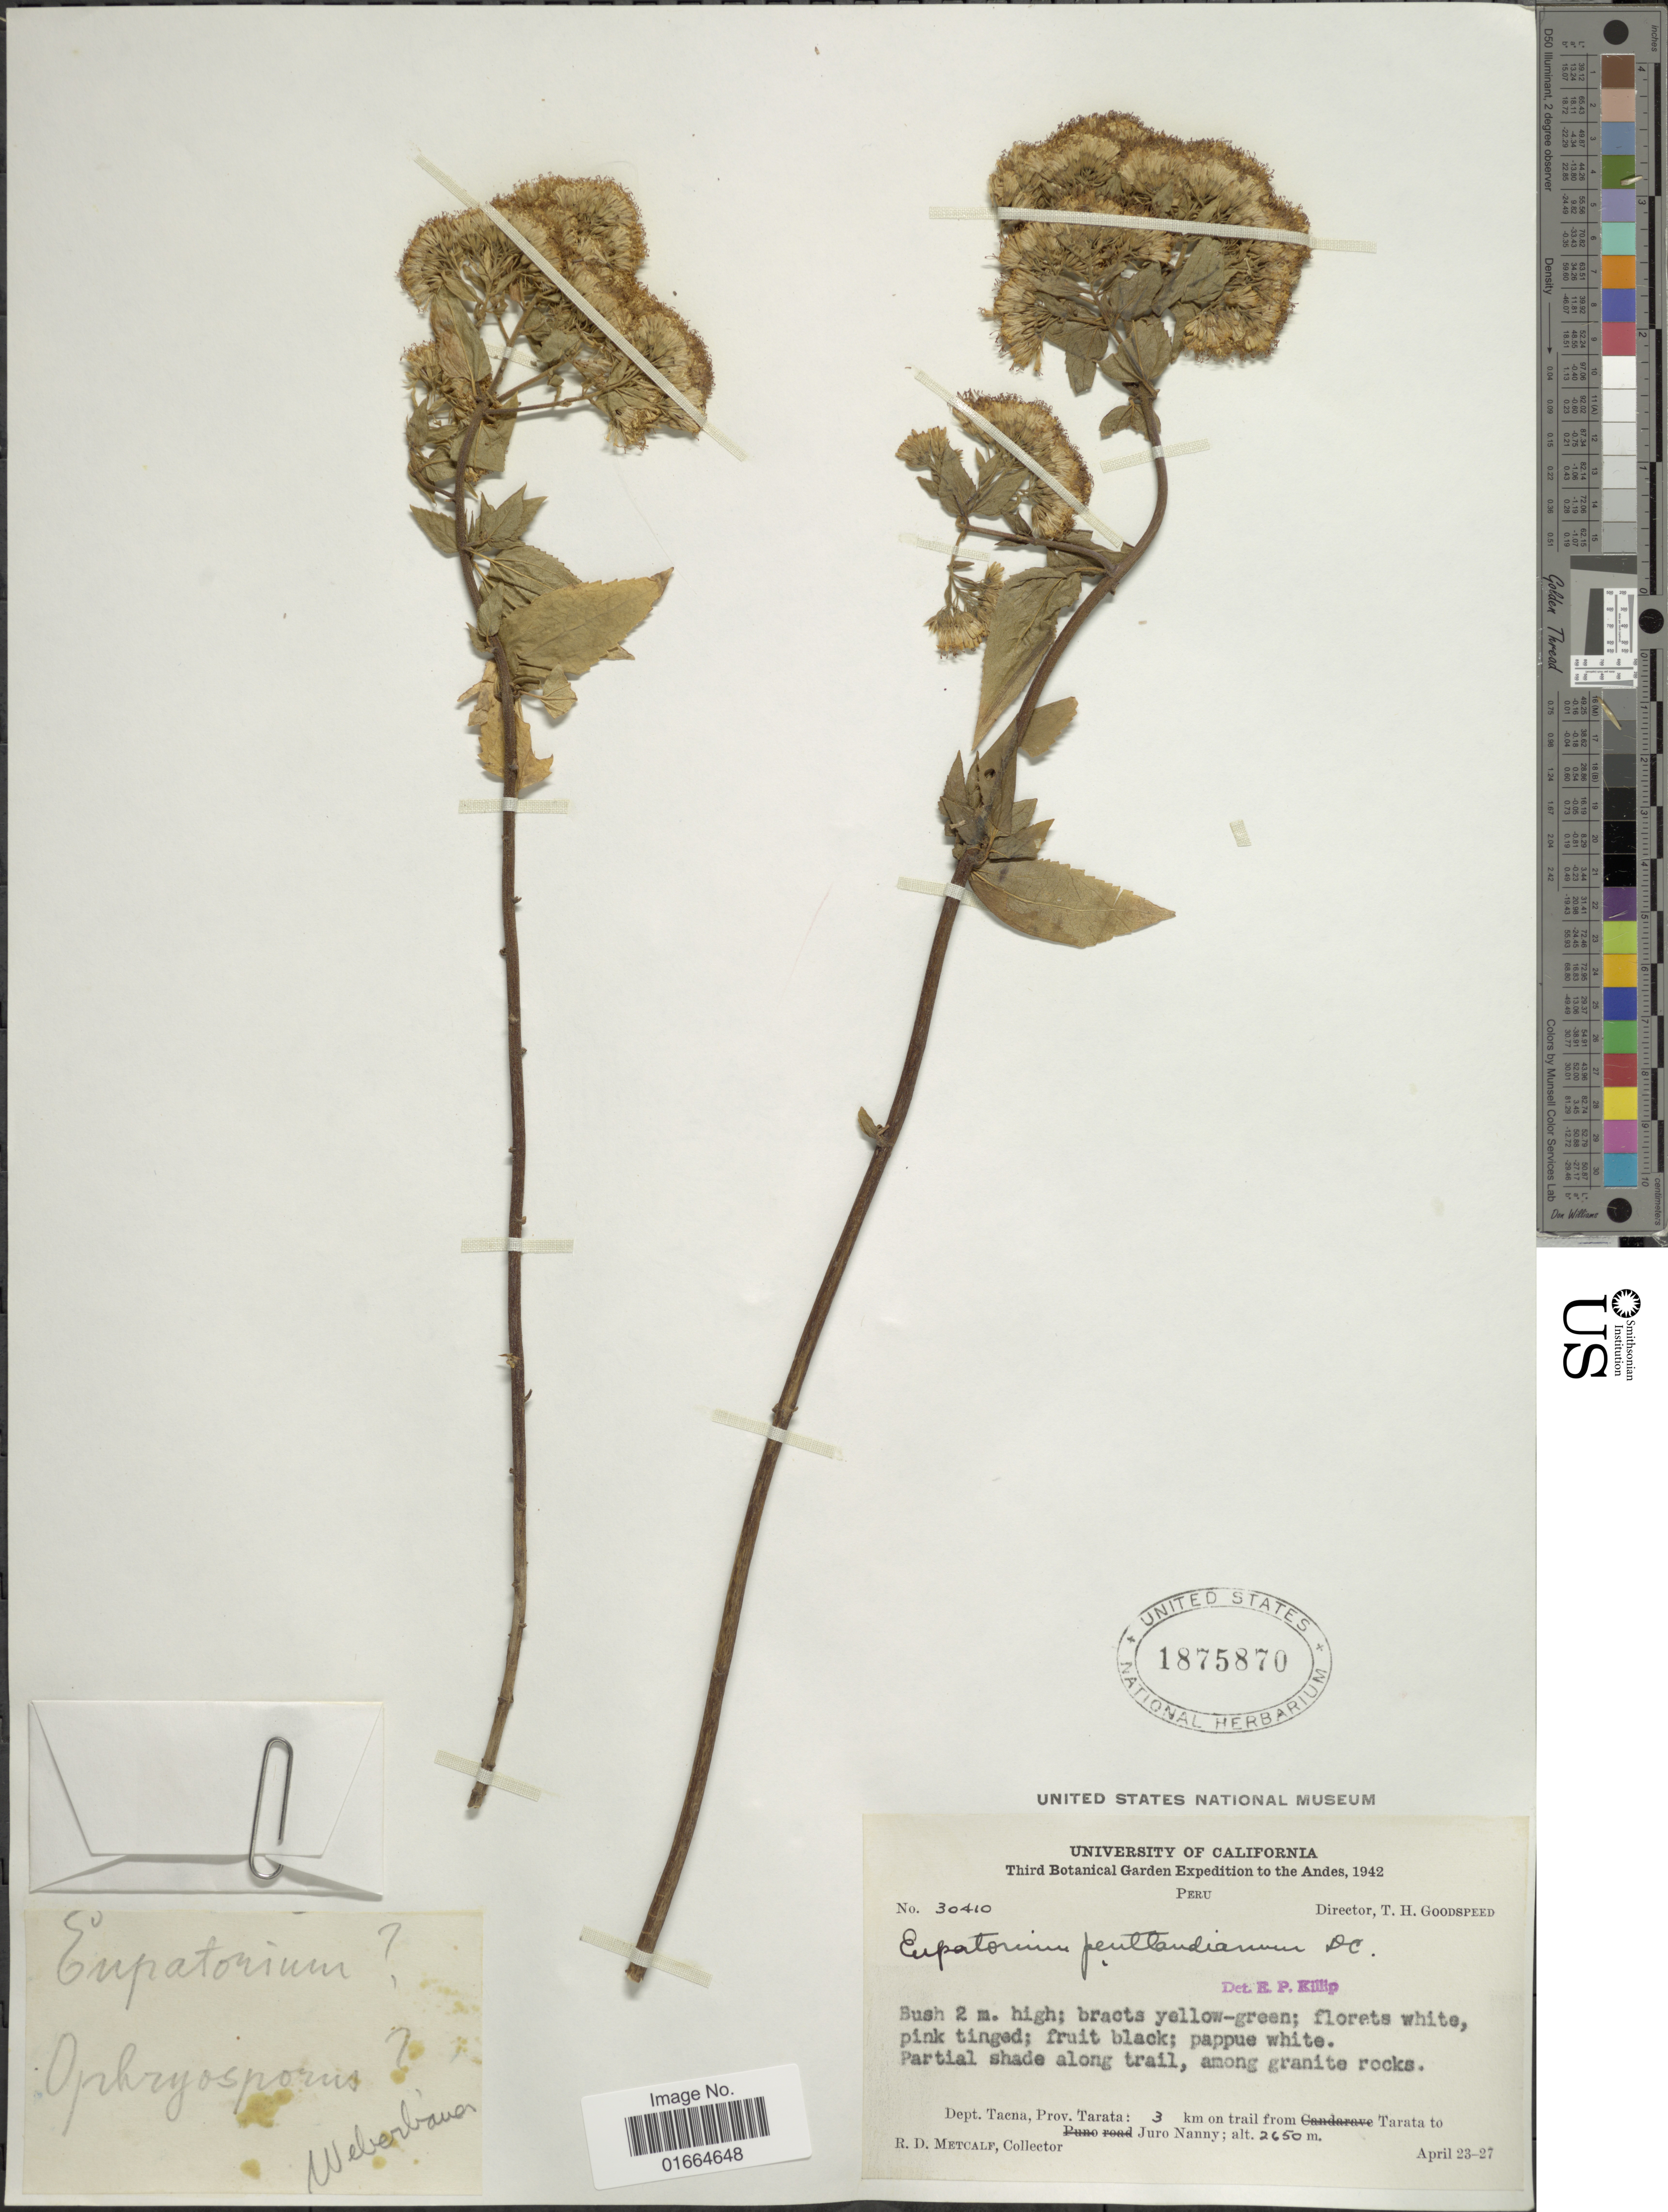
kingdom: Plantae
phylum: Tracheophyta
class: Magnoliopsida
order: Asterales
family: Asteraceae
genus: Ophryosporus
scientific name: Ophryosporus heptanthus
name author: (Sch. Bip. ex Wedd.) R.M. King & H. Rob.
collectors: R. D. Metcalf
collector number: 30410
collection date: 1942-04-23/1942-04-27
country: Peru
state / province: Tacna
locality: Dept. Tacna, Prov. Tarata: 3 km on trail from Tarata to Juro Nanny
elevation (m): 2650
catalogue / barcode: US 1875870